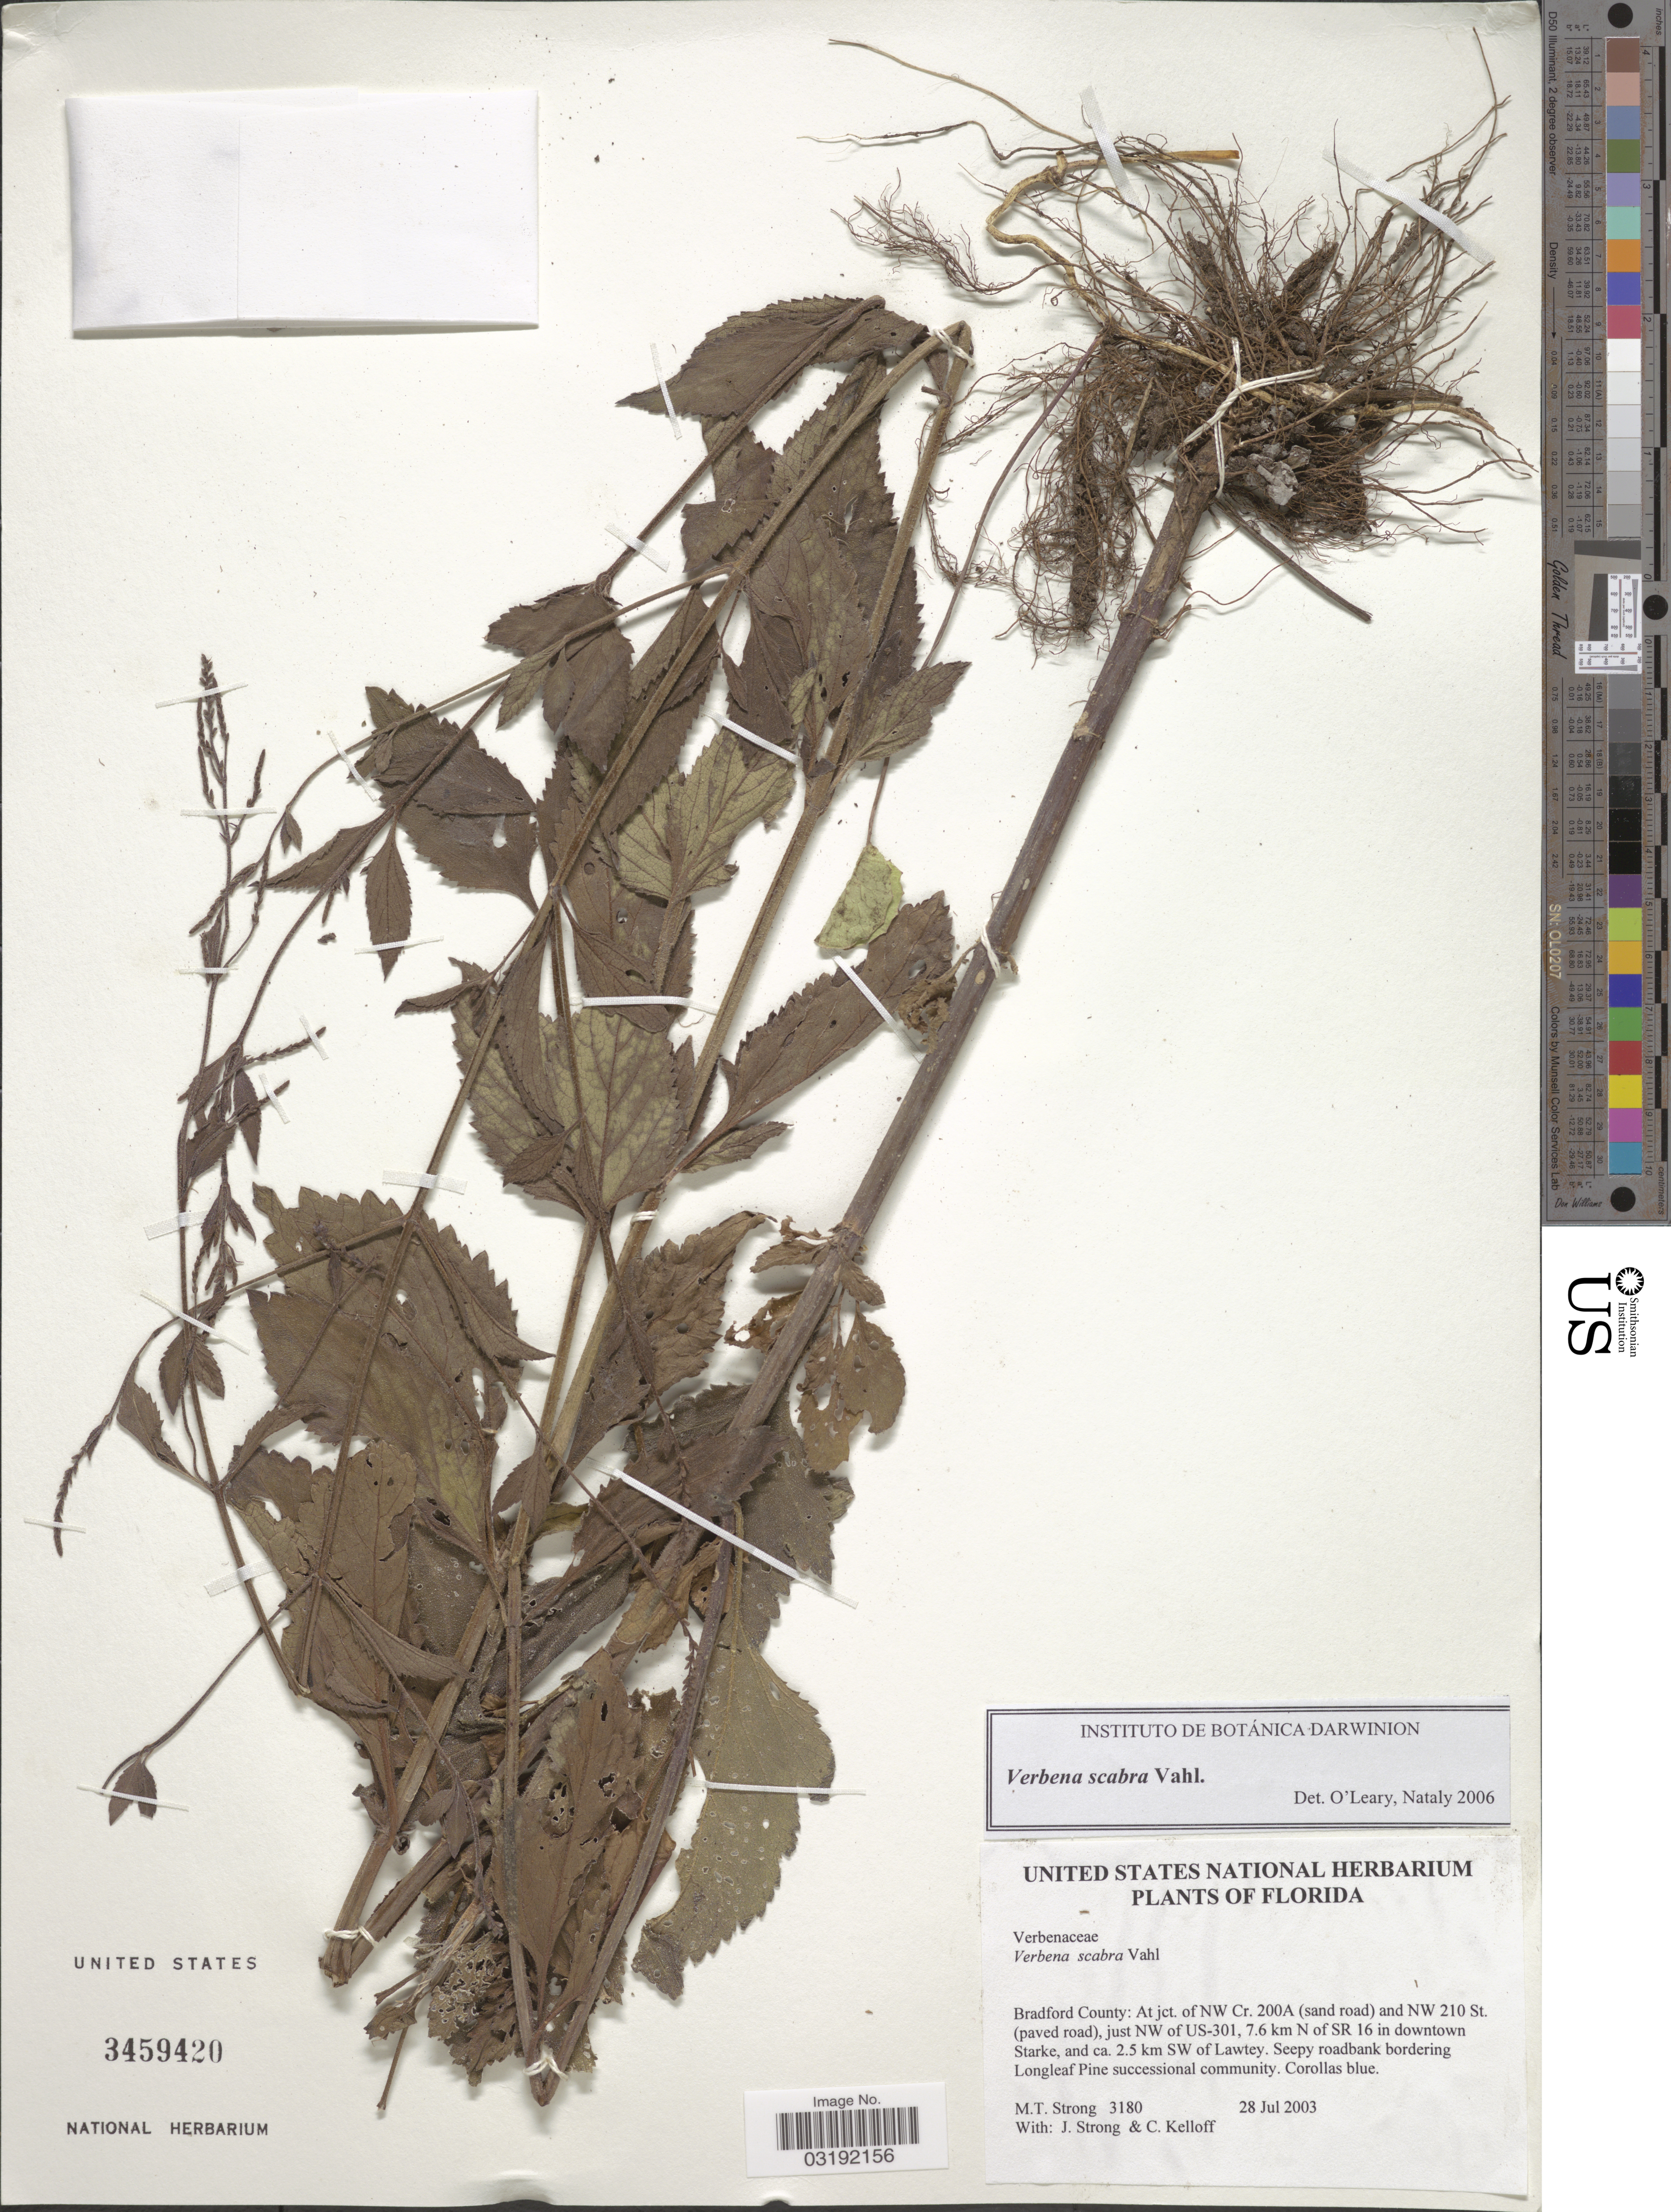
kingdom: Plantae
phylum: Tracheophyta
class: Magnoliopsida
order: Lamiales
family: Verbenaceae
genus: Verbena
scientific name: Verbena scabra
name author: Vahl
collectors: M. T. Strong, J. Strong & C. L. Kelloff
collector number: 3180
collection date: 2003-07-28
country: United States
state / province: Florida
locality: Bradford County: At jct. of NW Cr. 200A (sand road) and NW 210 St. (paved road), just NW of US-301, 7.6 km N of SR 16 in downtown Starke, and ca. 2.5 km SW of Lawtey.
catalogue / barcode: US 3459420